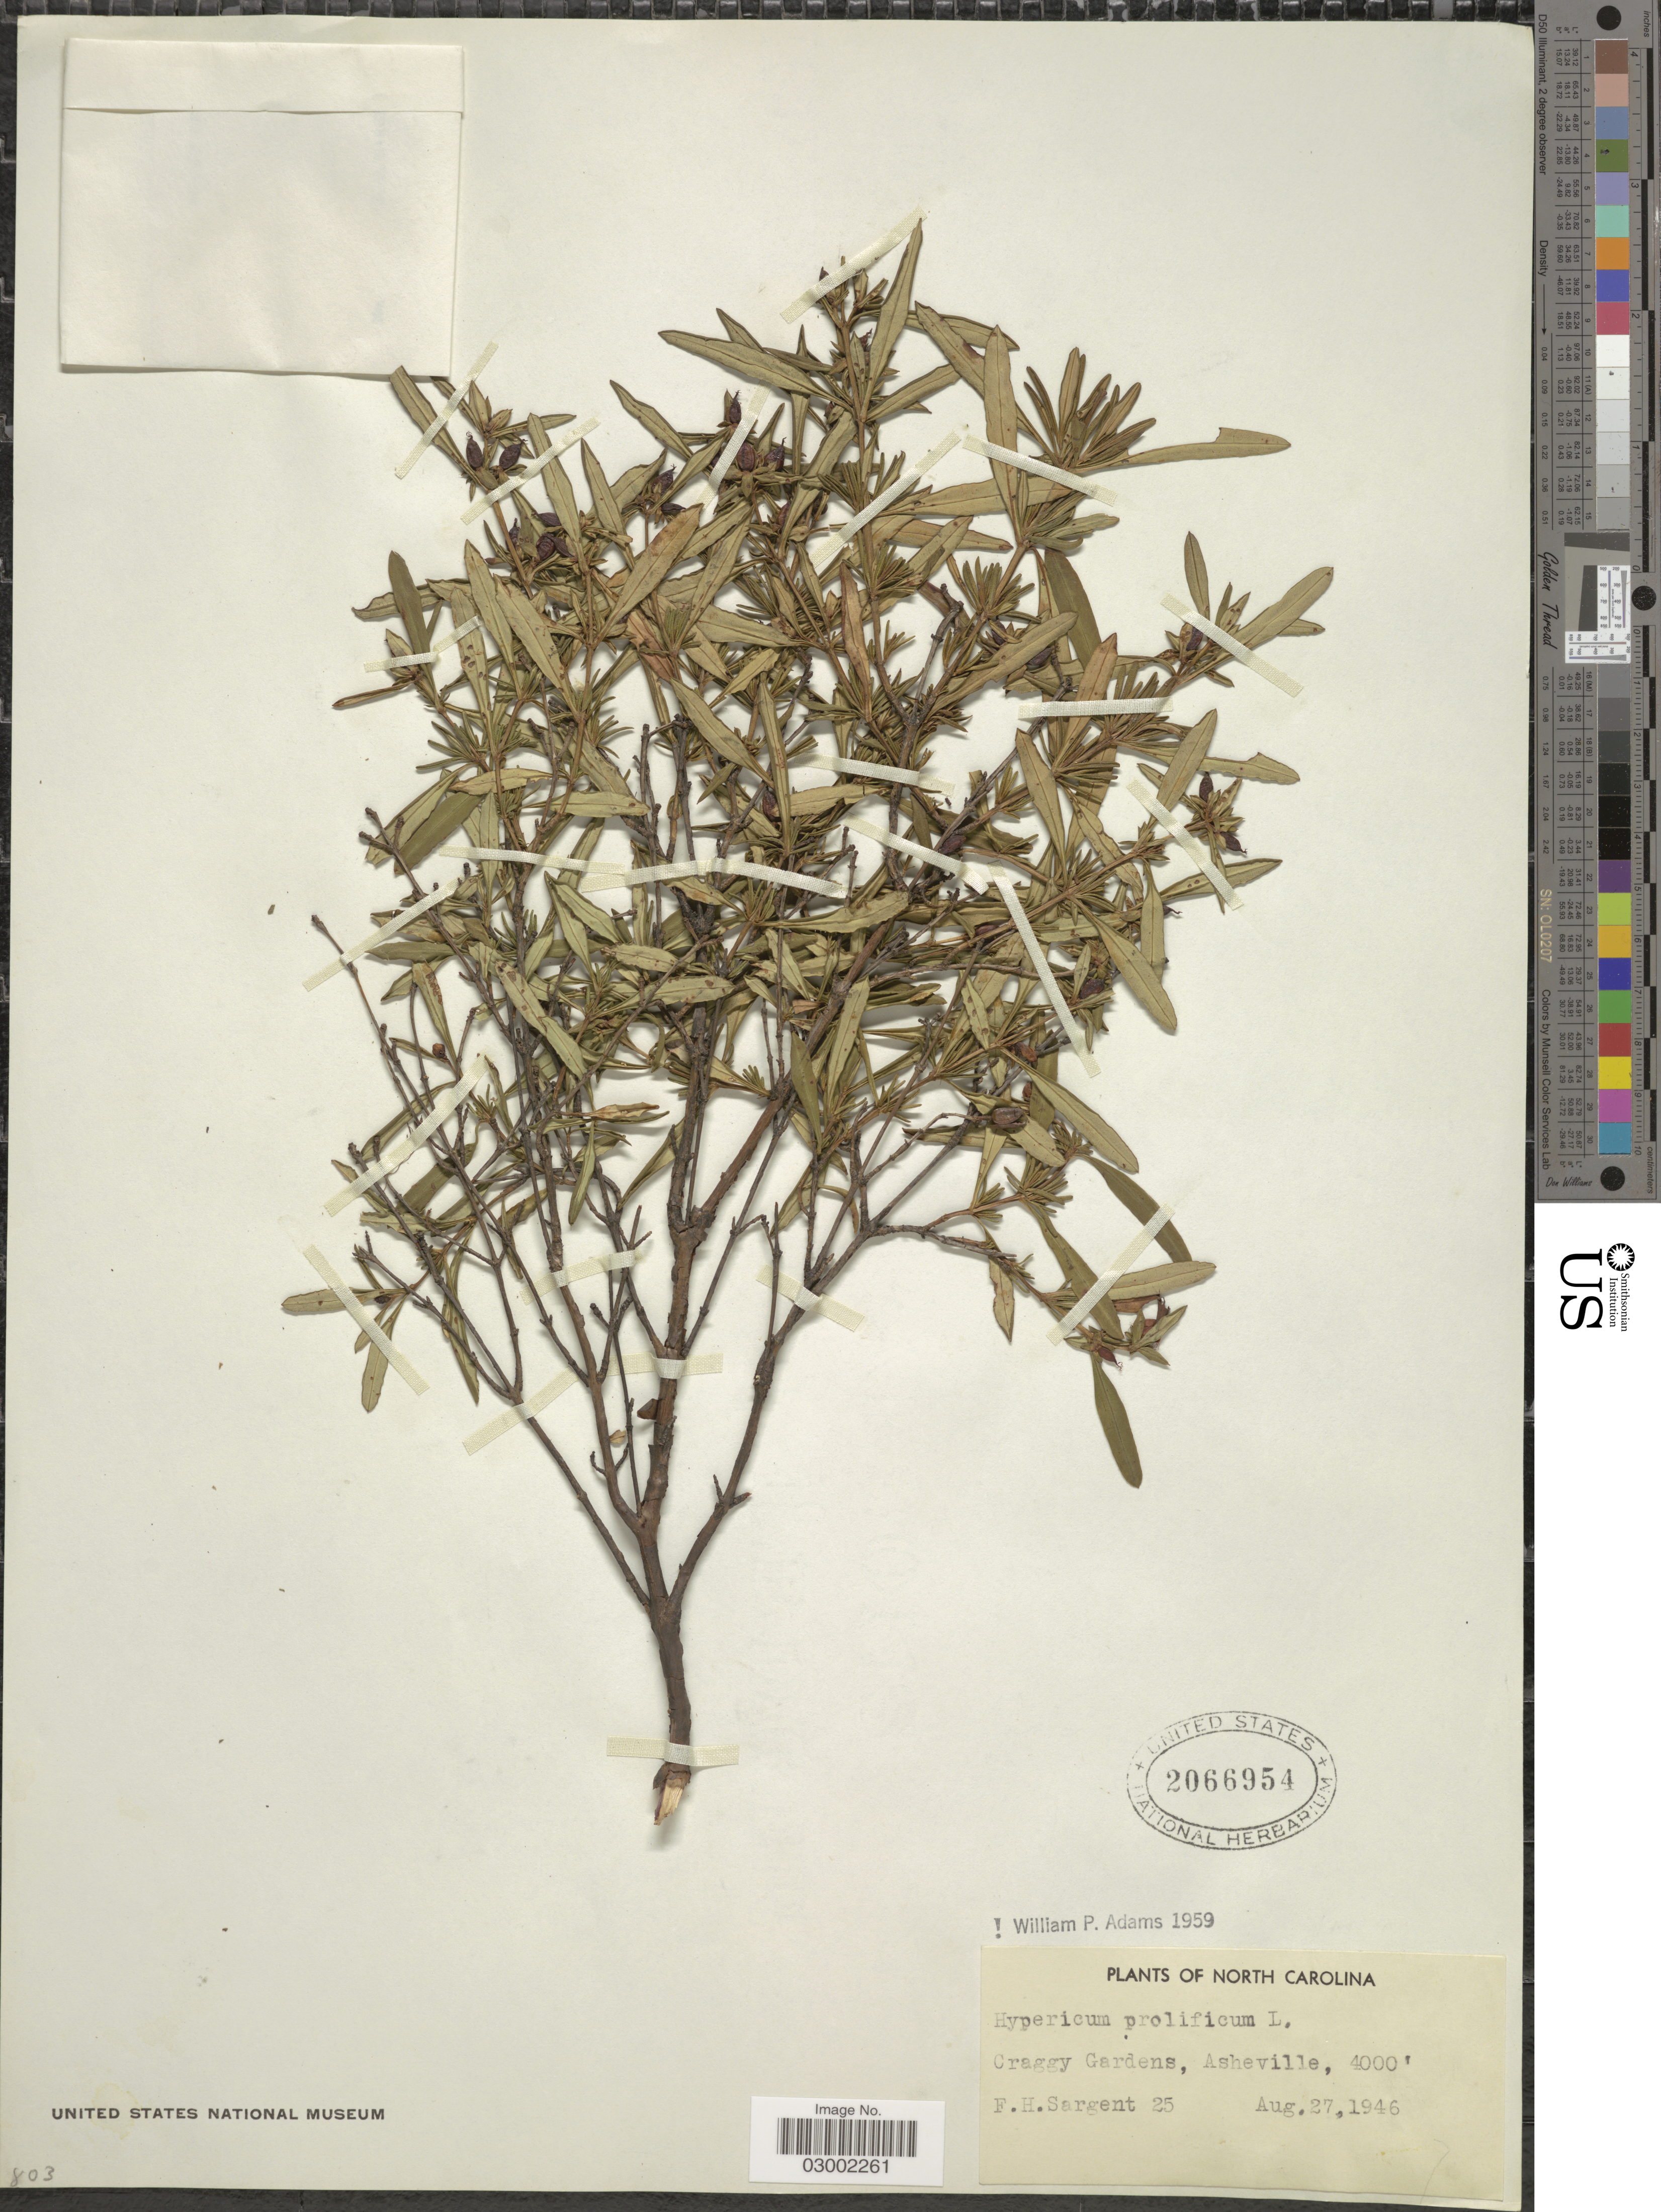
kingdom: Plantae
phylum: Tracheophyta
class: Magnoliopsida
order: Malpighiales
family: Hypericaceae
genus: Hypericum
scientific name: Hypericum prolificum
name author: L.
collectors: F. H. Sargent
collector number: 25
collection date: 1946-08-27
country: United States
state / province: North Carolina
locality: Craggy Gardens, Asheville.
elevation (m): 1219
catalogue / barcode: US 2066954